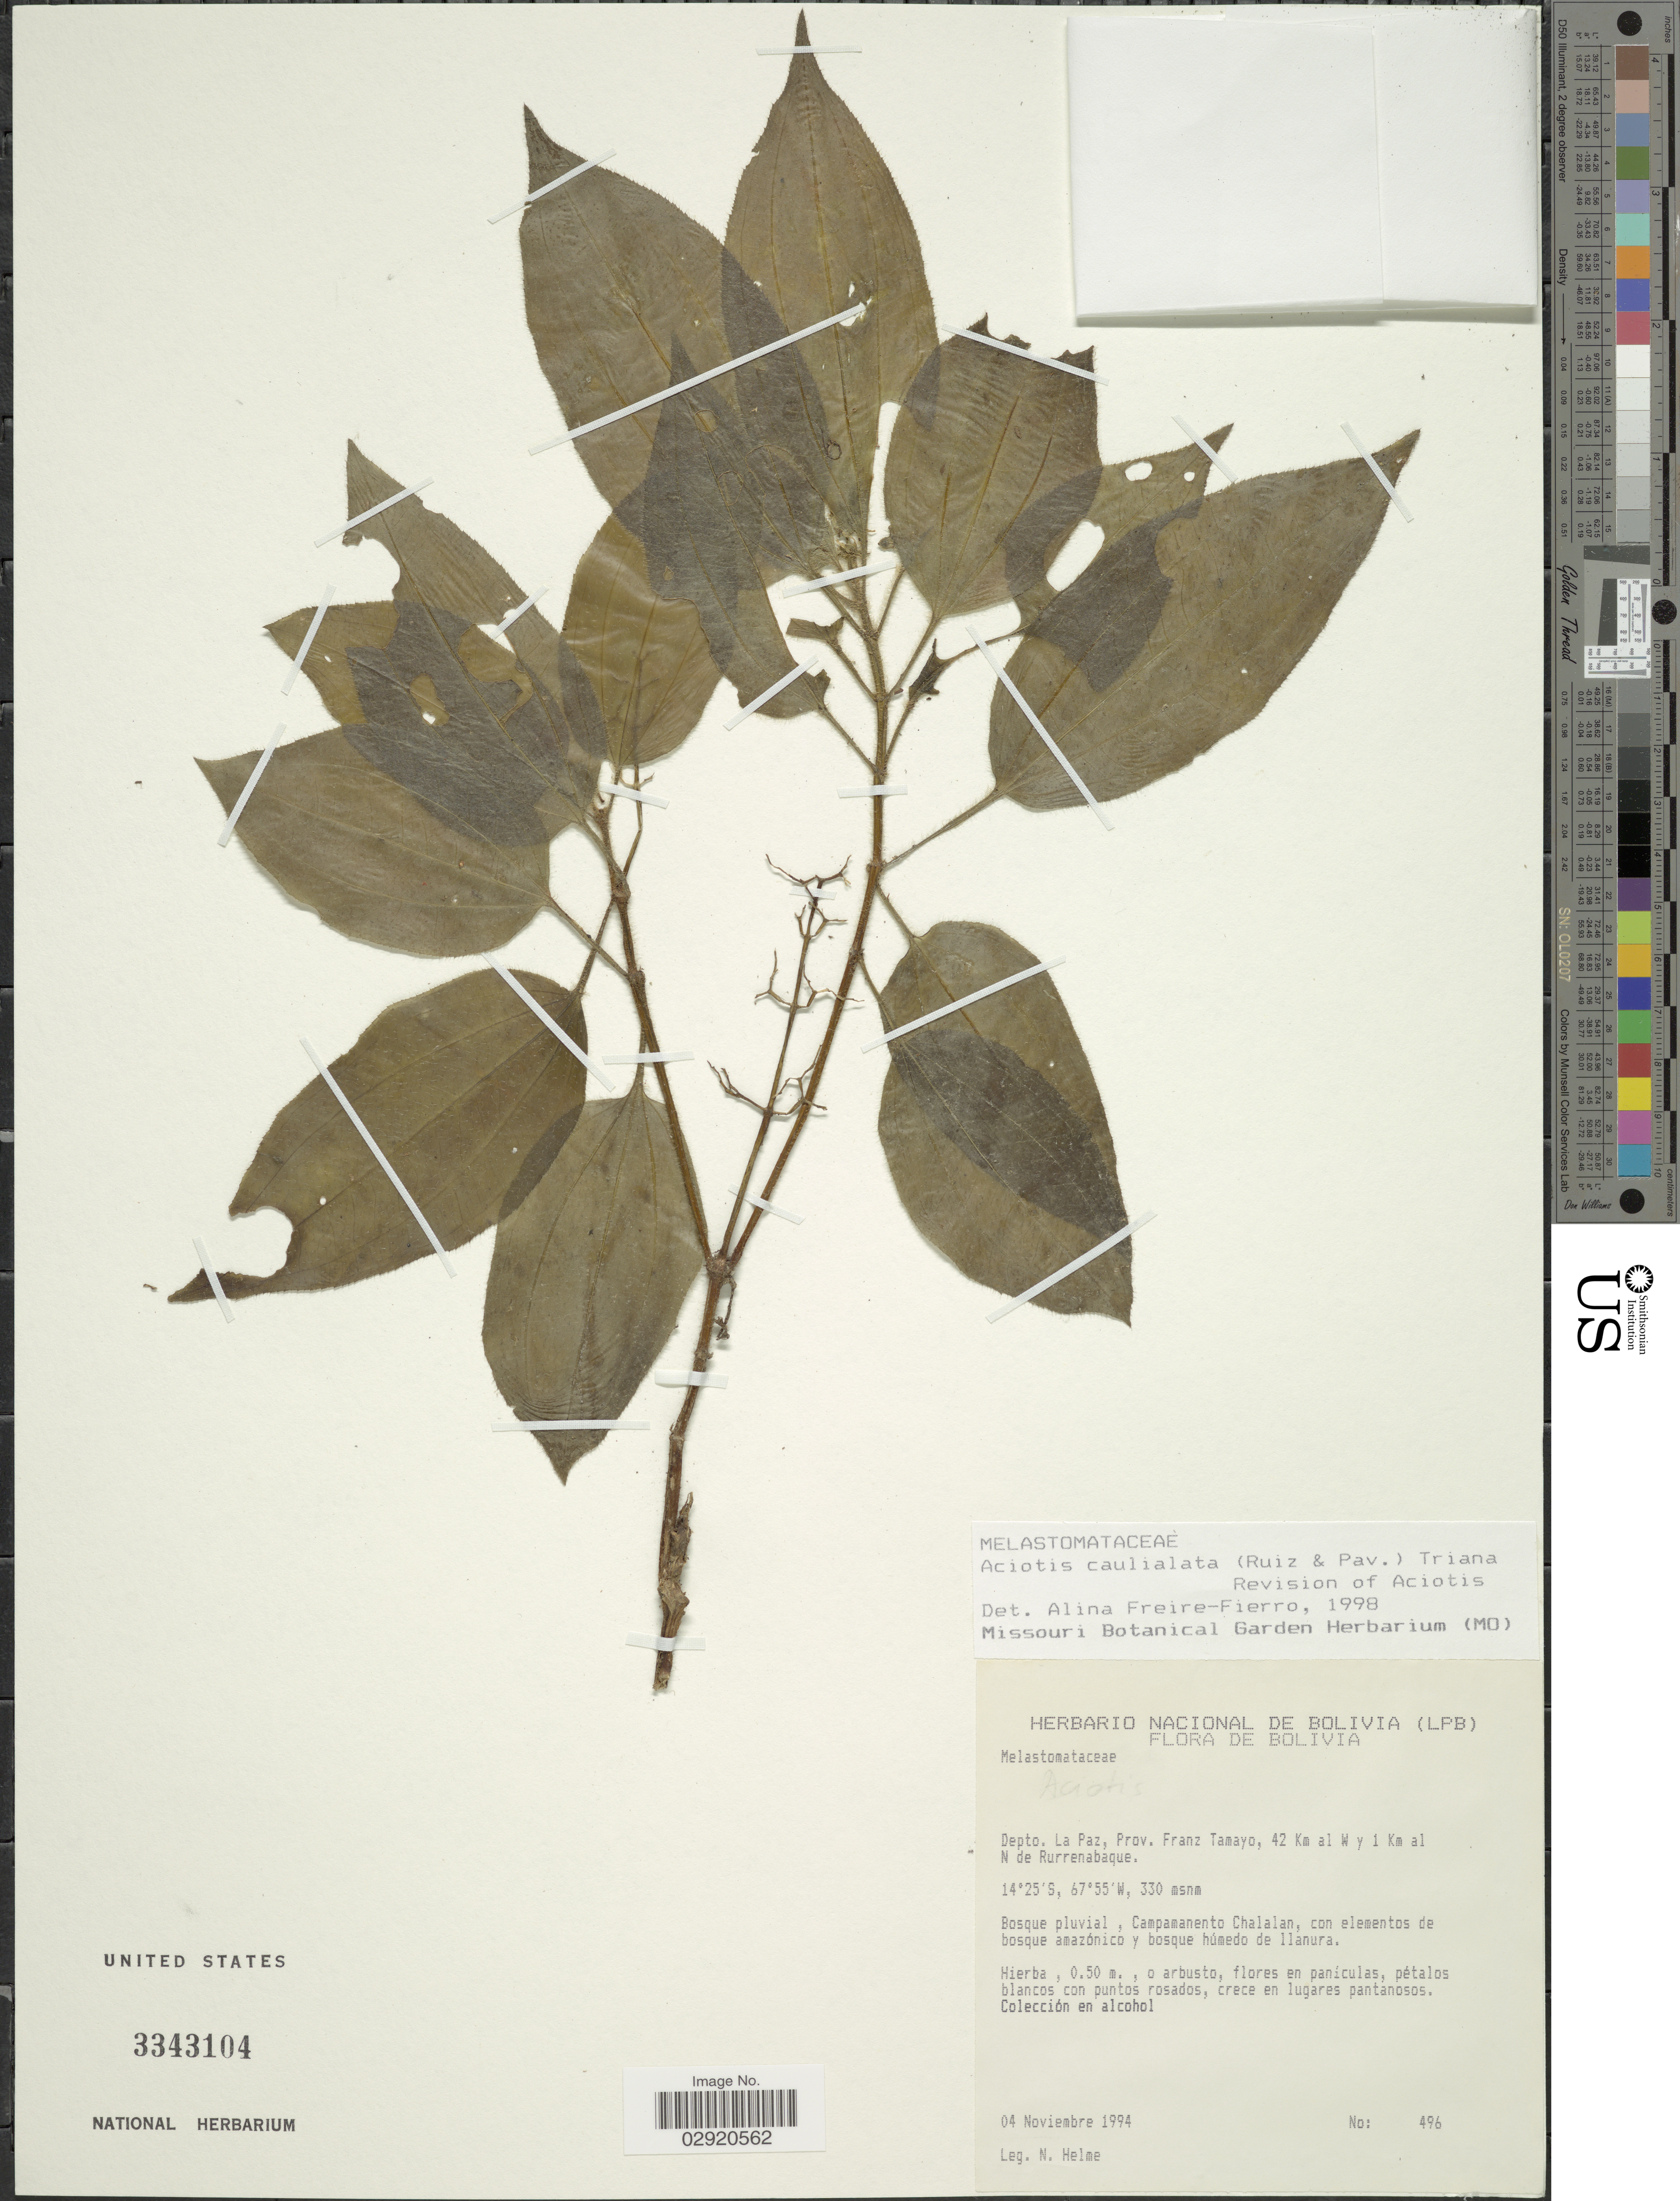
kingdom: Plantae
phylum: Tracheophyta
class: Magnoliopsida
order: Myrtales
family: Melastomataceae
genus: Aciotis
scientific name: Aciotis rubricaulis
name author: (Mart. ex DC.) Triana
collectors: N. Helme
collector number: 496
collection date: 1994-11-04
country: Bolivia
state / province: La Paz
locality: Depto. La Paz, Prov. Franz Tamayo, 42 Km al W y 1 Km al N de Rurrenabaque.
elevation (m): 330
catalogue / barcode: US 3343104